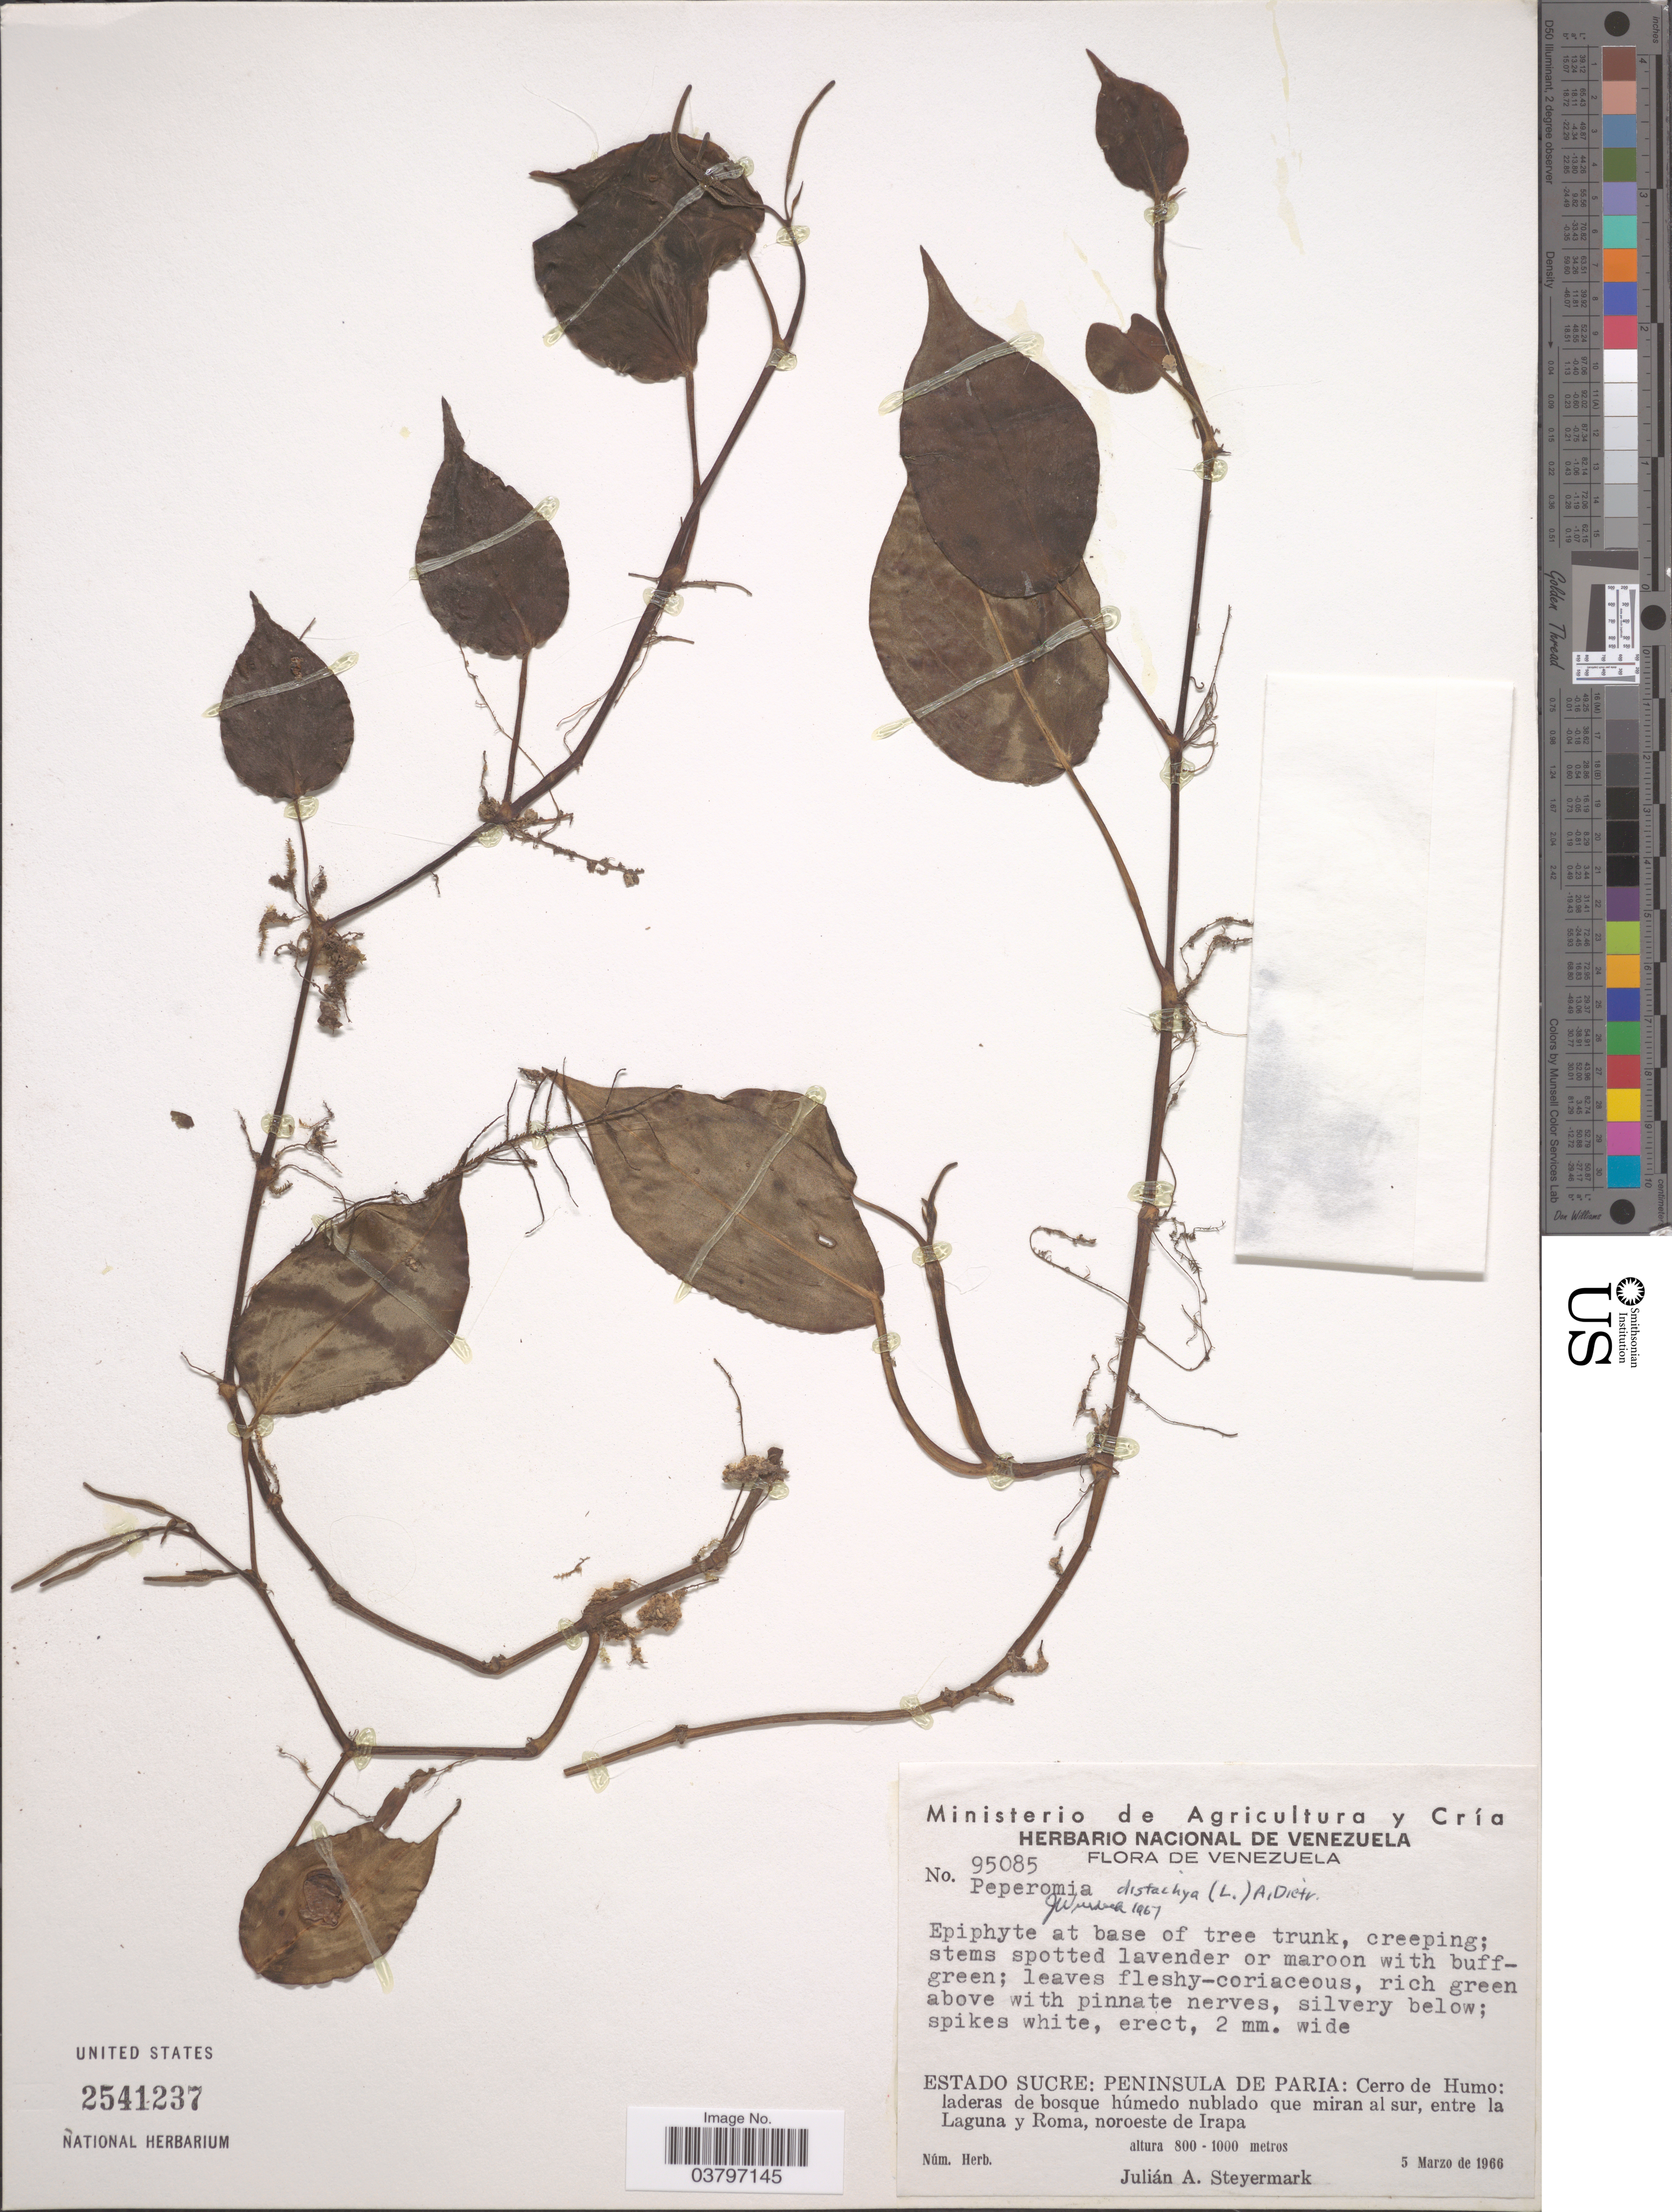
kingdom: Plantae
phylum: Tracheophyta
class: Magnoliopsida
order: Piperales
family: Piperaceae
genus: Peperomia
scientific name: Peperomia distachya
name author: (L.) A. Dietr.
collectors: J. Steyermark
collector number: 95085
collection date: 1966-03-05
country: Venezuela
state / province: Sucre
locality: Peninsula de Paria: Cerro de Humo: laderas de bosque húmedo nublado que miran al sur, entre la Laguna y Roma, noroeste de Irapa.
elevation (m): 800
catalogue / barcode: US 2541237